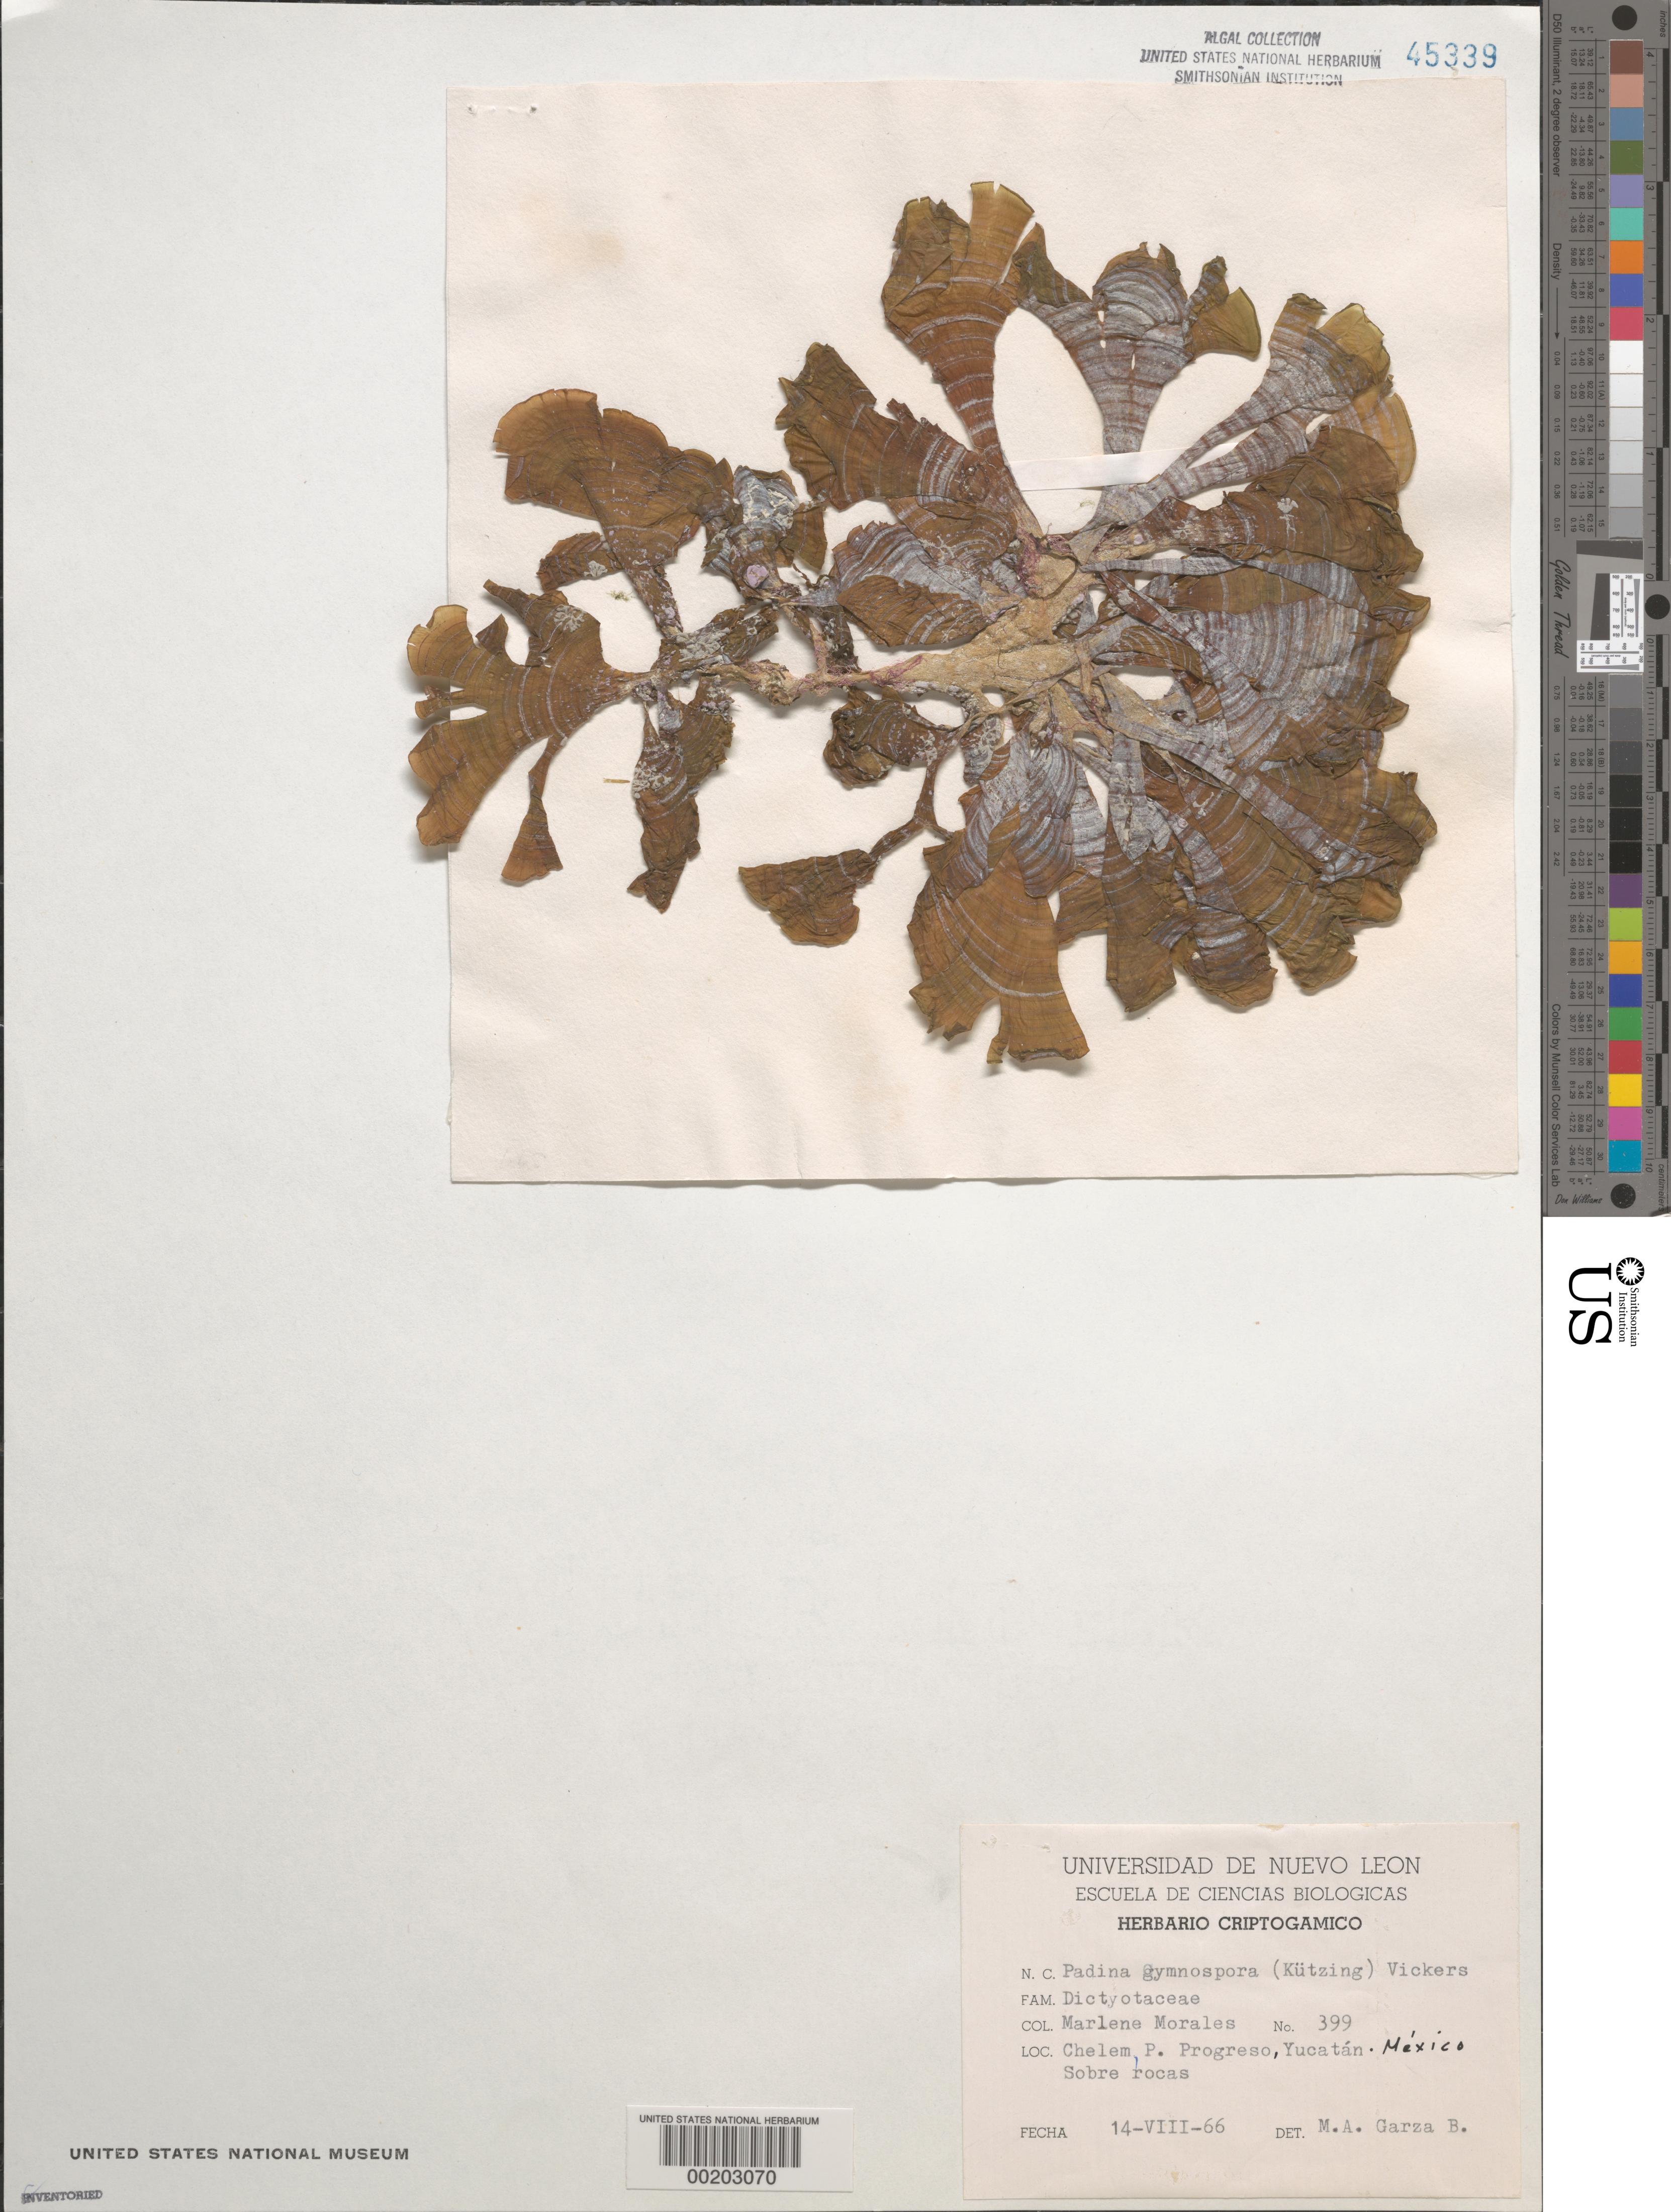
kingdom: Chromista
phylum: Ochrophyta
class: Phaeophyceae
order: Dictyotales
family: Dictyotaceae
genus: Padina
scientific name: Padina gymnospora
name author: (Kütz.) O.G. Sond.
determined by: Garza Barrientos, M. A.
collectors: M. Morales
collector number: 399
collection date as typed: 14 Aug 1966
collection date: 1966-08-14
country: Mexico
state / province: Yucatan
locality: Chelem, Puerto Progreso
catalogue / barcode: US 45339